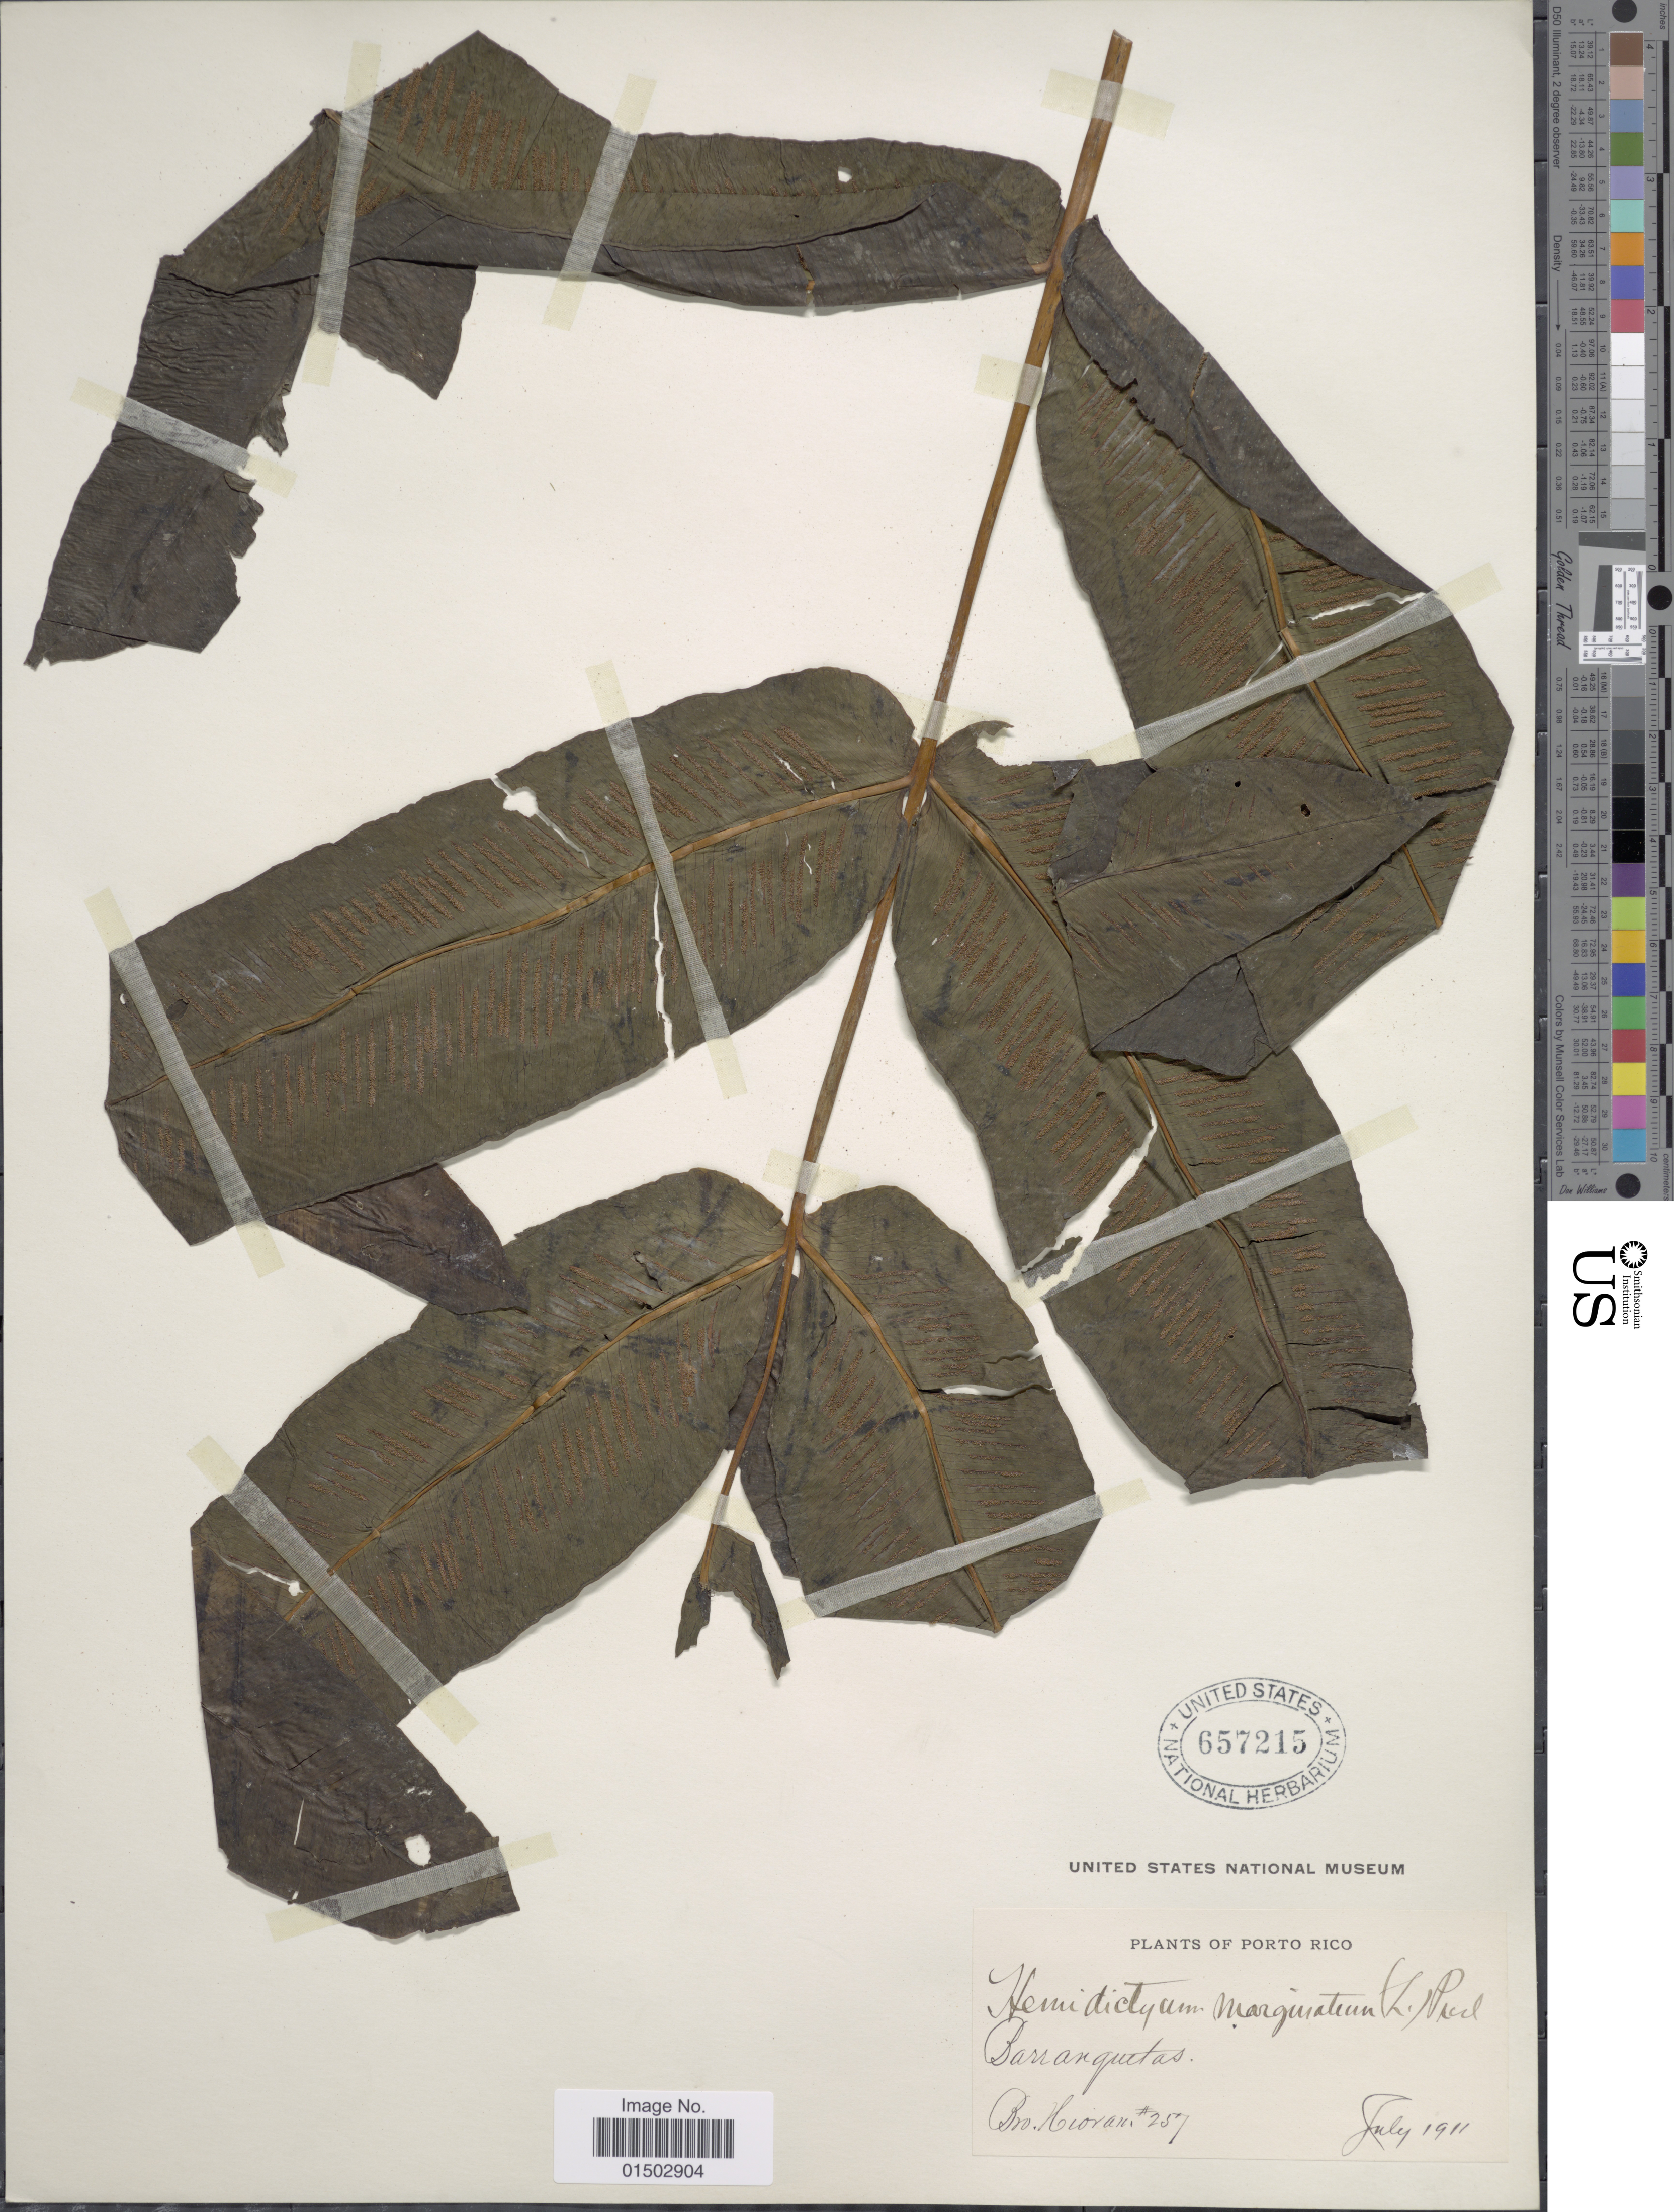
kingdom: Plantae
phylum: Tracheophyta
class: Polypodiopsida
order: Polypodiales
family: Hemidictyaceae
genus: Hemidictyum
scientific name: Hemidictyum marginatum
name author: (L.) C. Presl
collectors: Bro. Hioram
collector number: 257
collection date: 1911-07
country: Puerto Rico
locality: Barranquitas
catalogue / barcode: US 657215